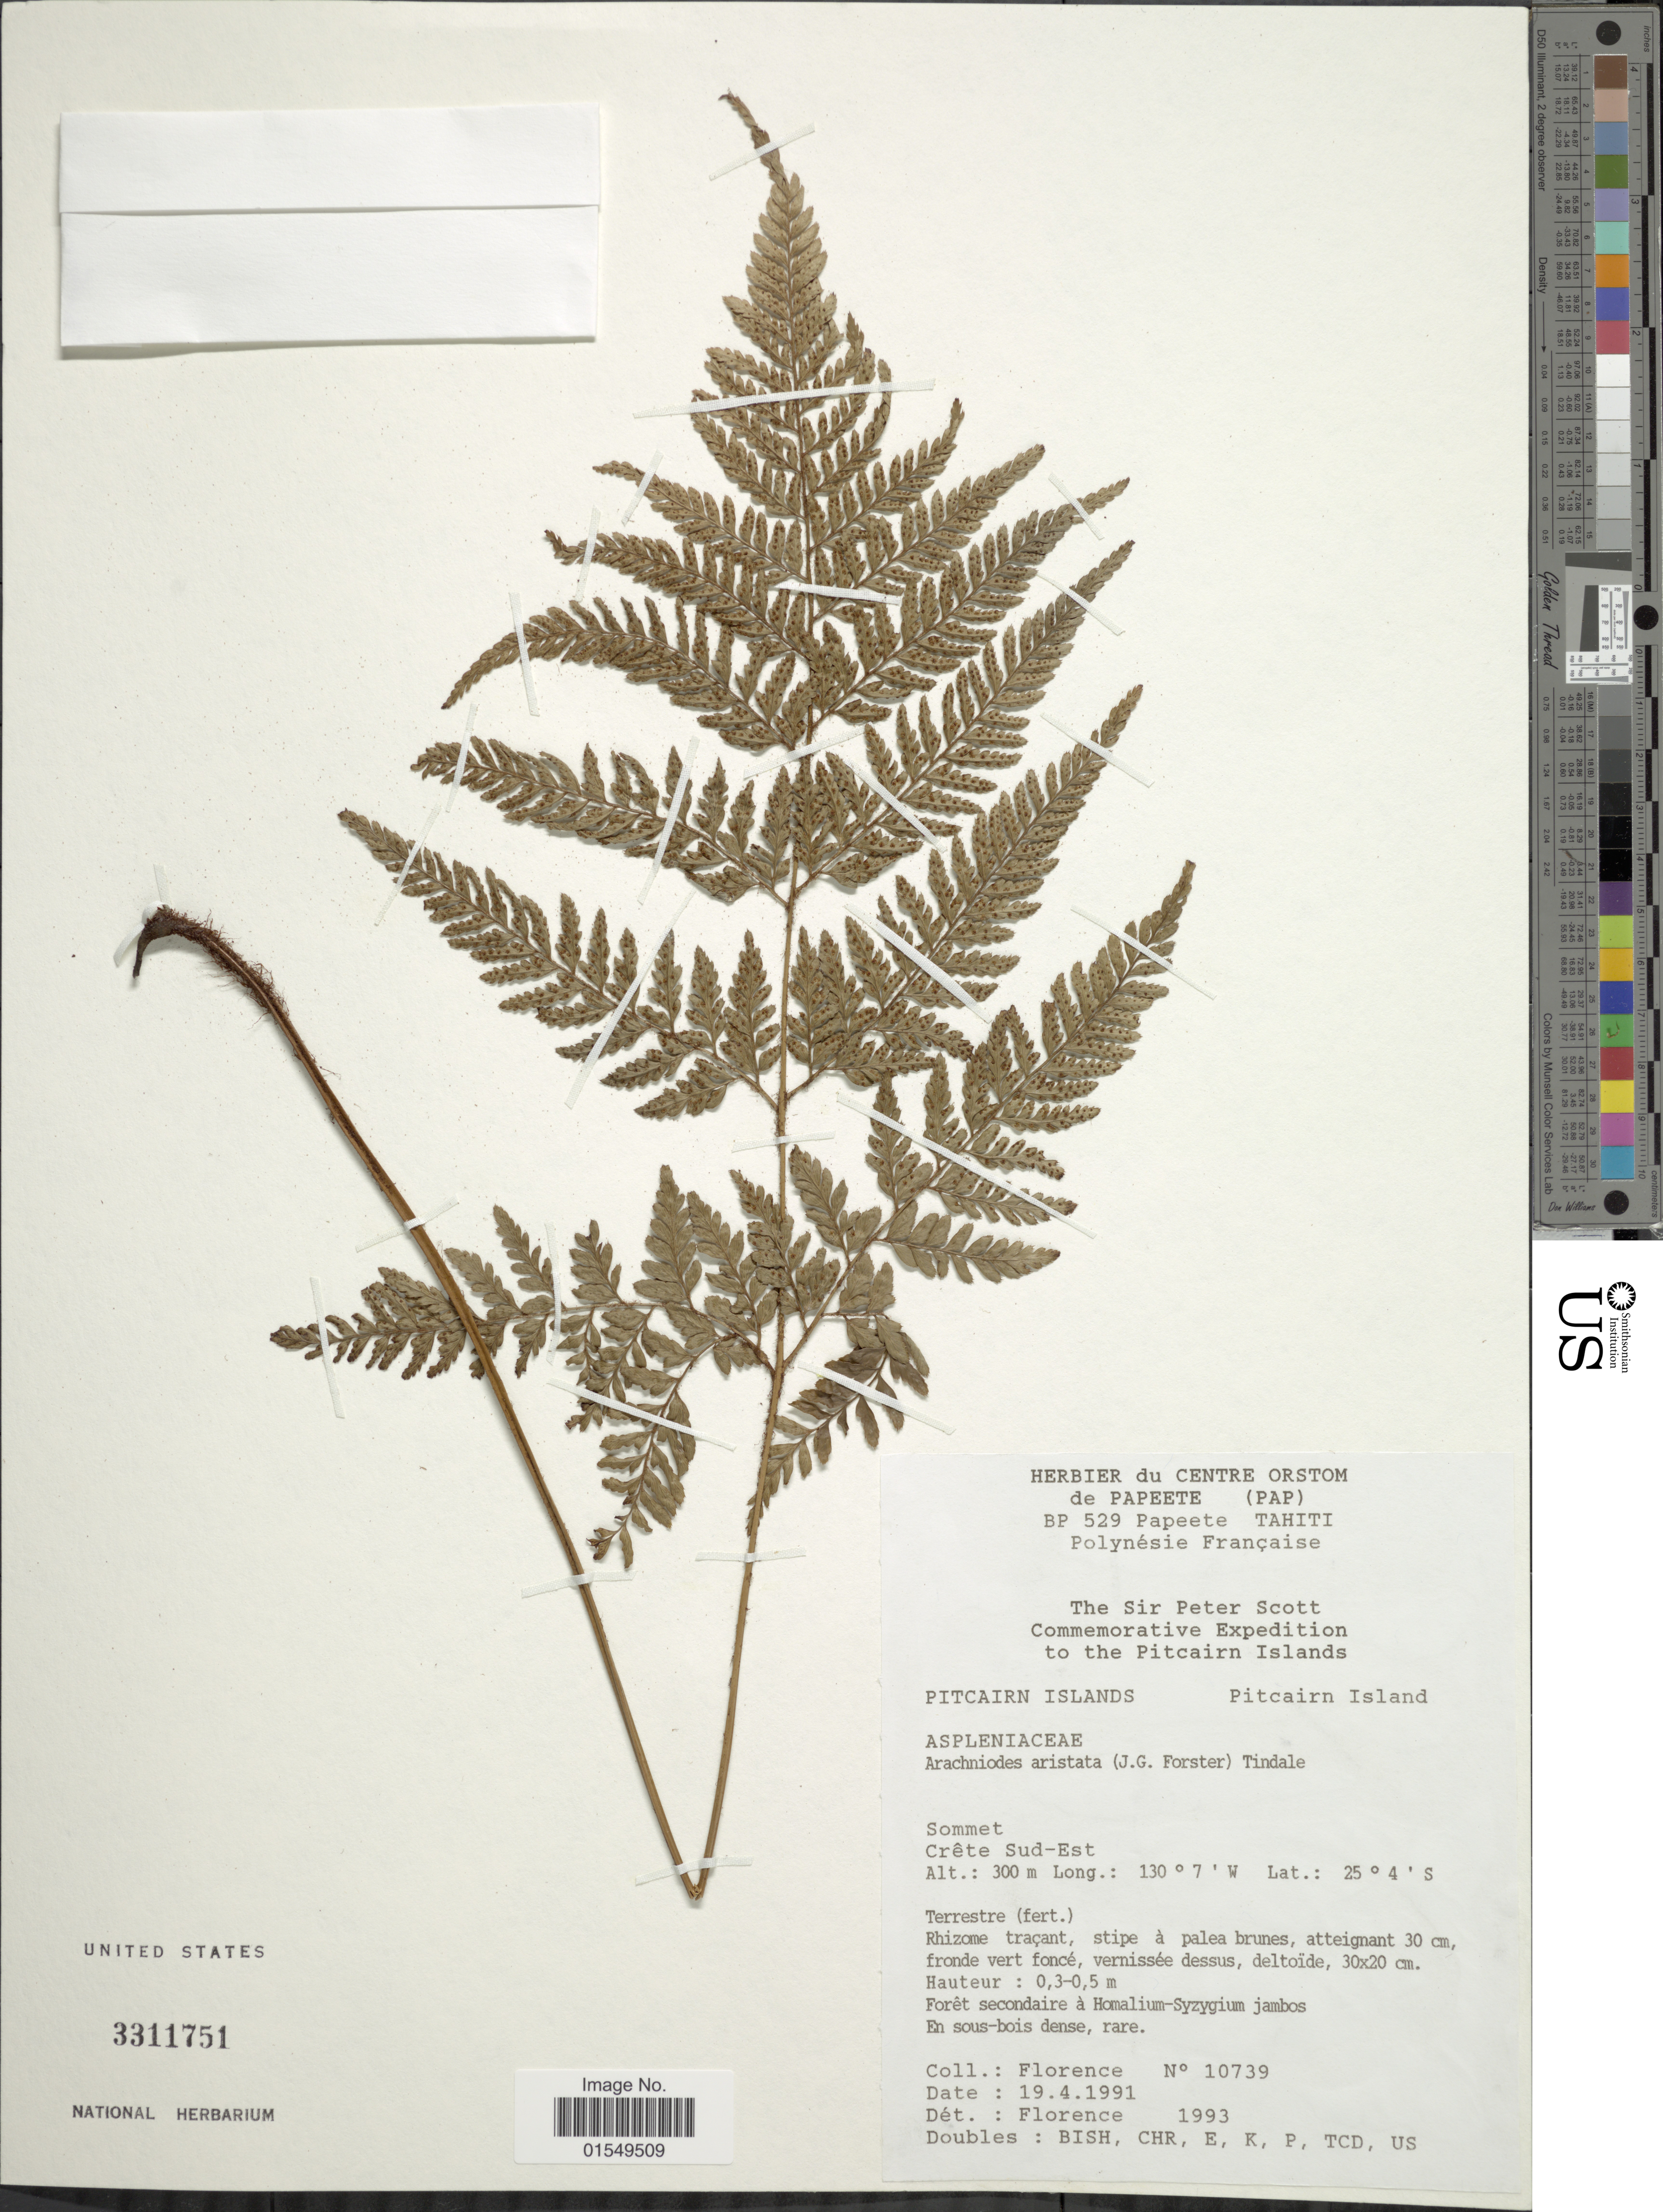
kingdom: Plantae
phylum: Tracheophyta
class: Polypodiopsida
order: Polypodiales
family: Dryopteridaceae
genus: Arachniodes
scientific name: Arachniodes aristata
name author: (G. Forst.) Tindale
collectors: -. Florence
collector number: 10739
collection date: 1991-04-19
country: Pitcairn Islands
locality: Pitcairn Island, Sommet, Crete Sud-Est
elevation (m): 300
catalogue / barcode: US 3311751